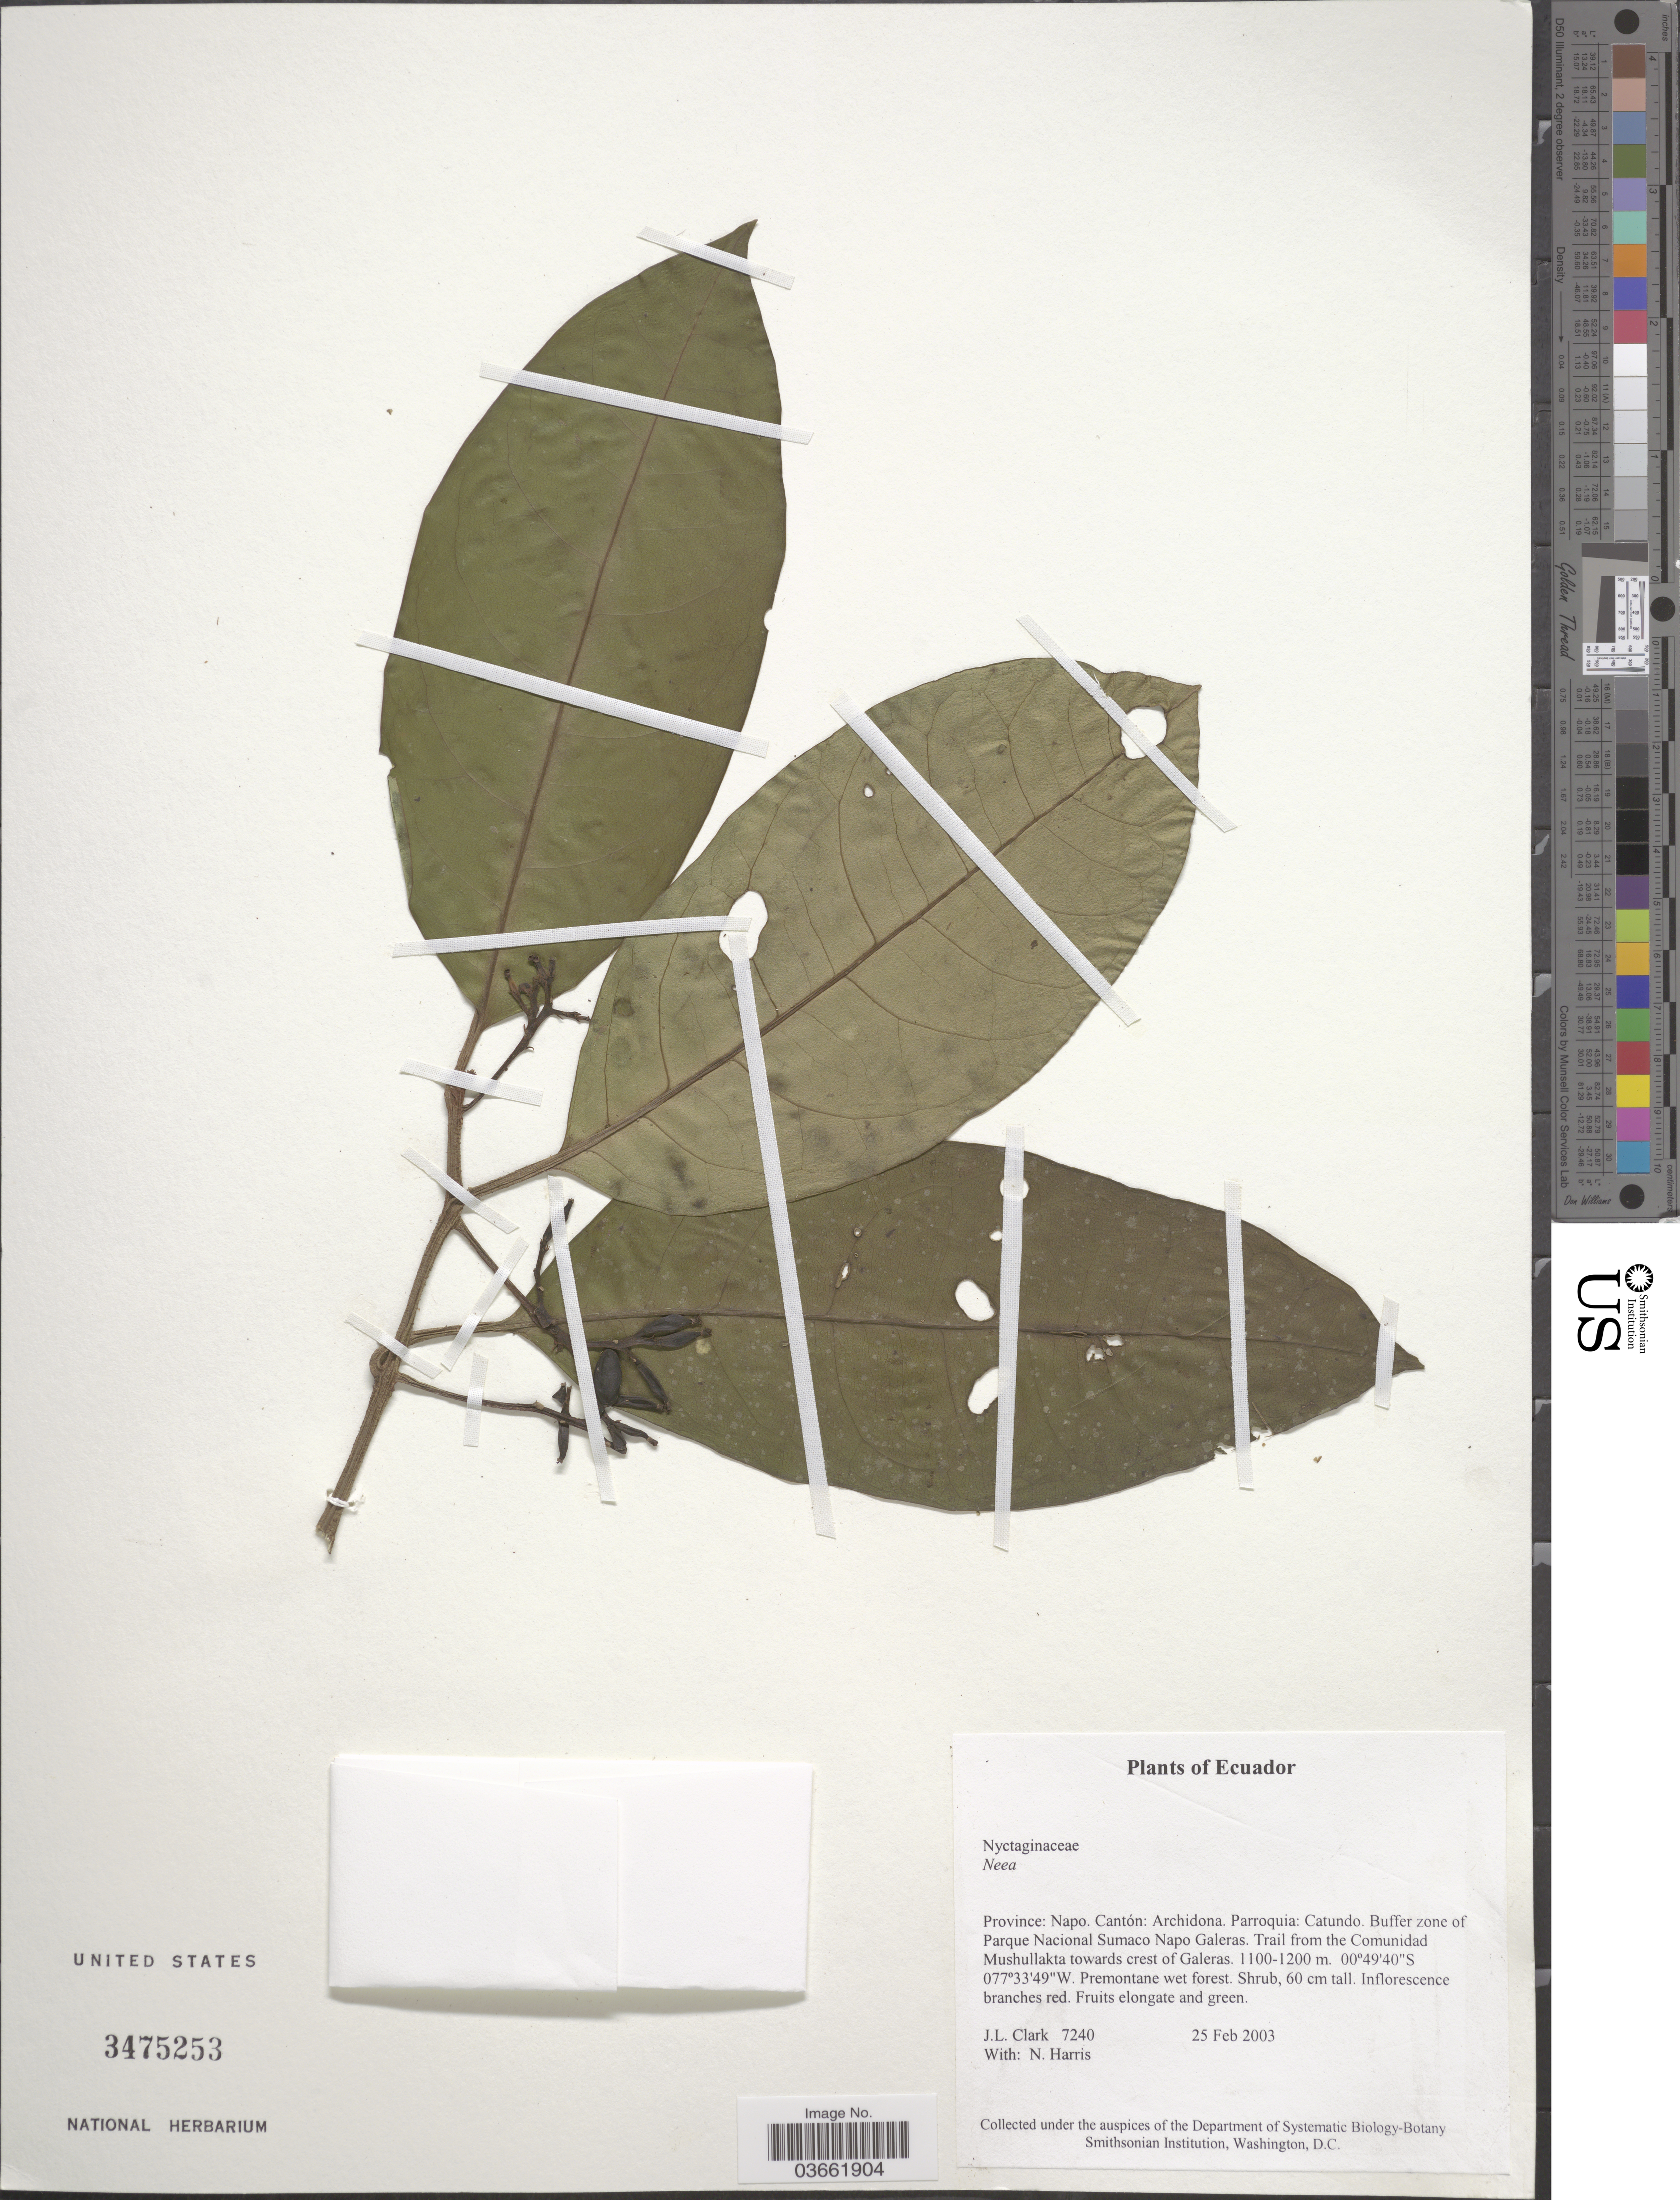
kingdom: Plantae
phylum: Tracheophyta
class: Magnoliopsida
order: Caryophyllales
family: Nyctaginaceae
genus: Neea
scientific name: Neea sp.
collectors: J. L. Clark & N. Harris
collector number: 7240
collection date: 2003-02-25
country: Ecuador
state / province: Napo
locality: Cantón: Archidona. Parroquia: Catundo. Buffer zone of Parque Nacional Sumaco Napo Galeras. Trail from the Comunidad Mushullakta towards crest of Galeras.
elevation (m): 1100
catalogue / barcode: US 3475253